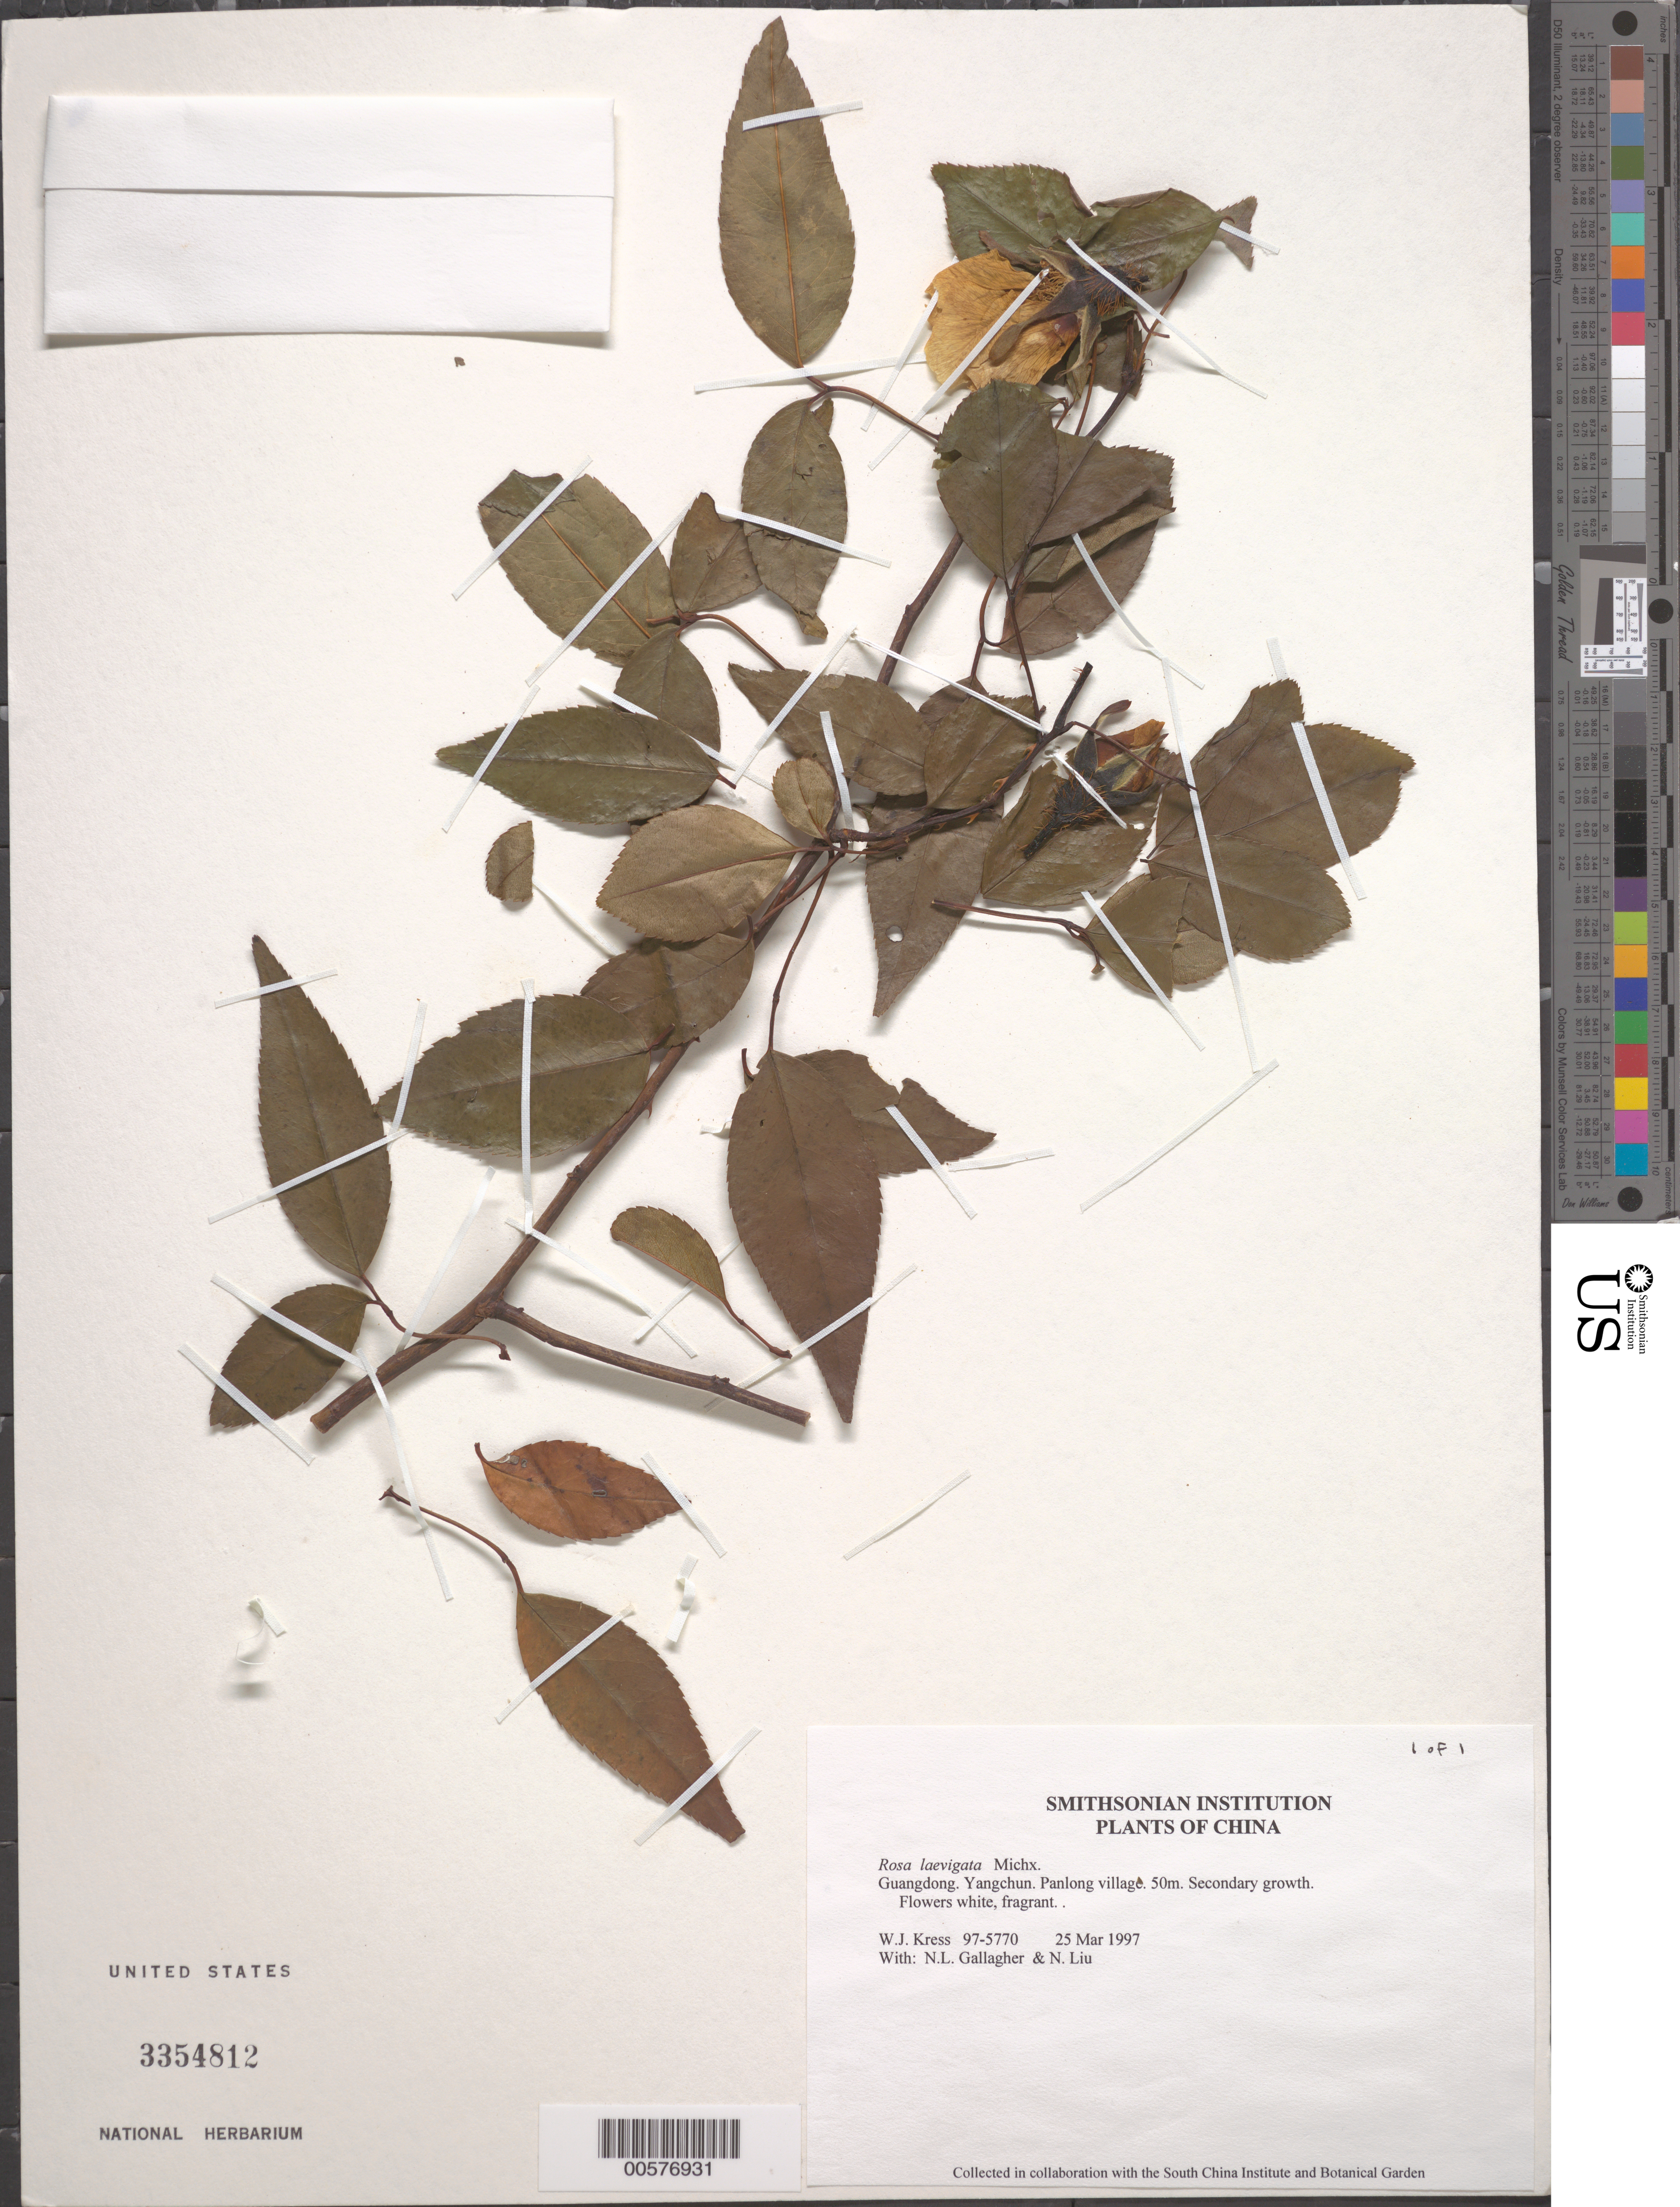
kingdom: Plantae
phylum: Tracheophyta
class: Magnoliopsida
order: Rosales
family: Rosaceae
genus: Rosa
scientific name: Rosa laevigata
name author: Michx.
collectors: W. J. Kress, N. L. Gallagher & N. Liu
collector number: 97-5770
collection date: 1997-03-25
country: China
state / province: Guangdong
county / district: Yangchun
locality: Panlong village.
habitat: Secondary growth.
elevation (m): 50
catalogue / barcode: US 3354812